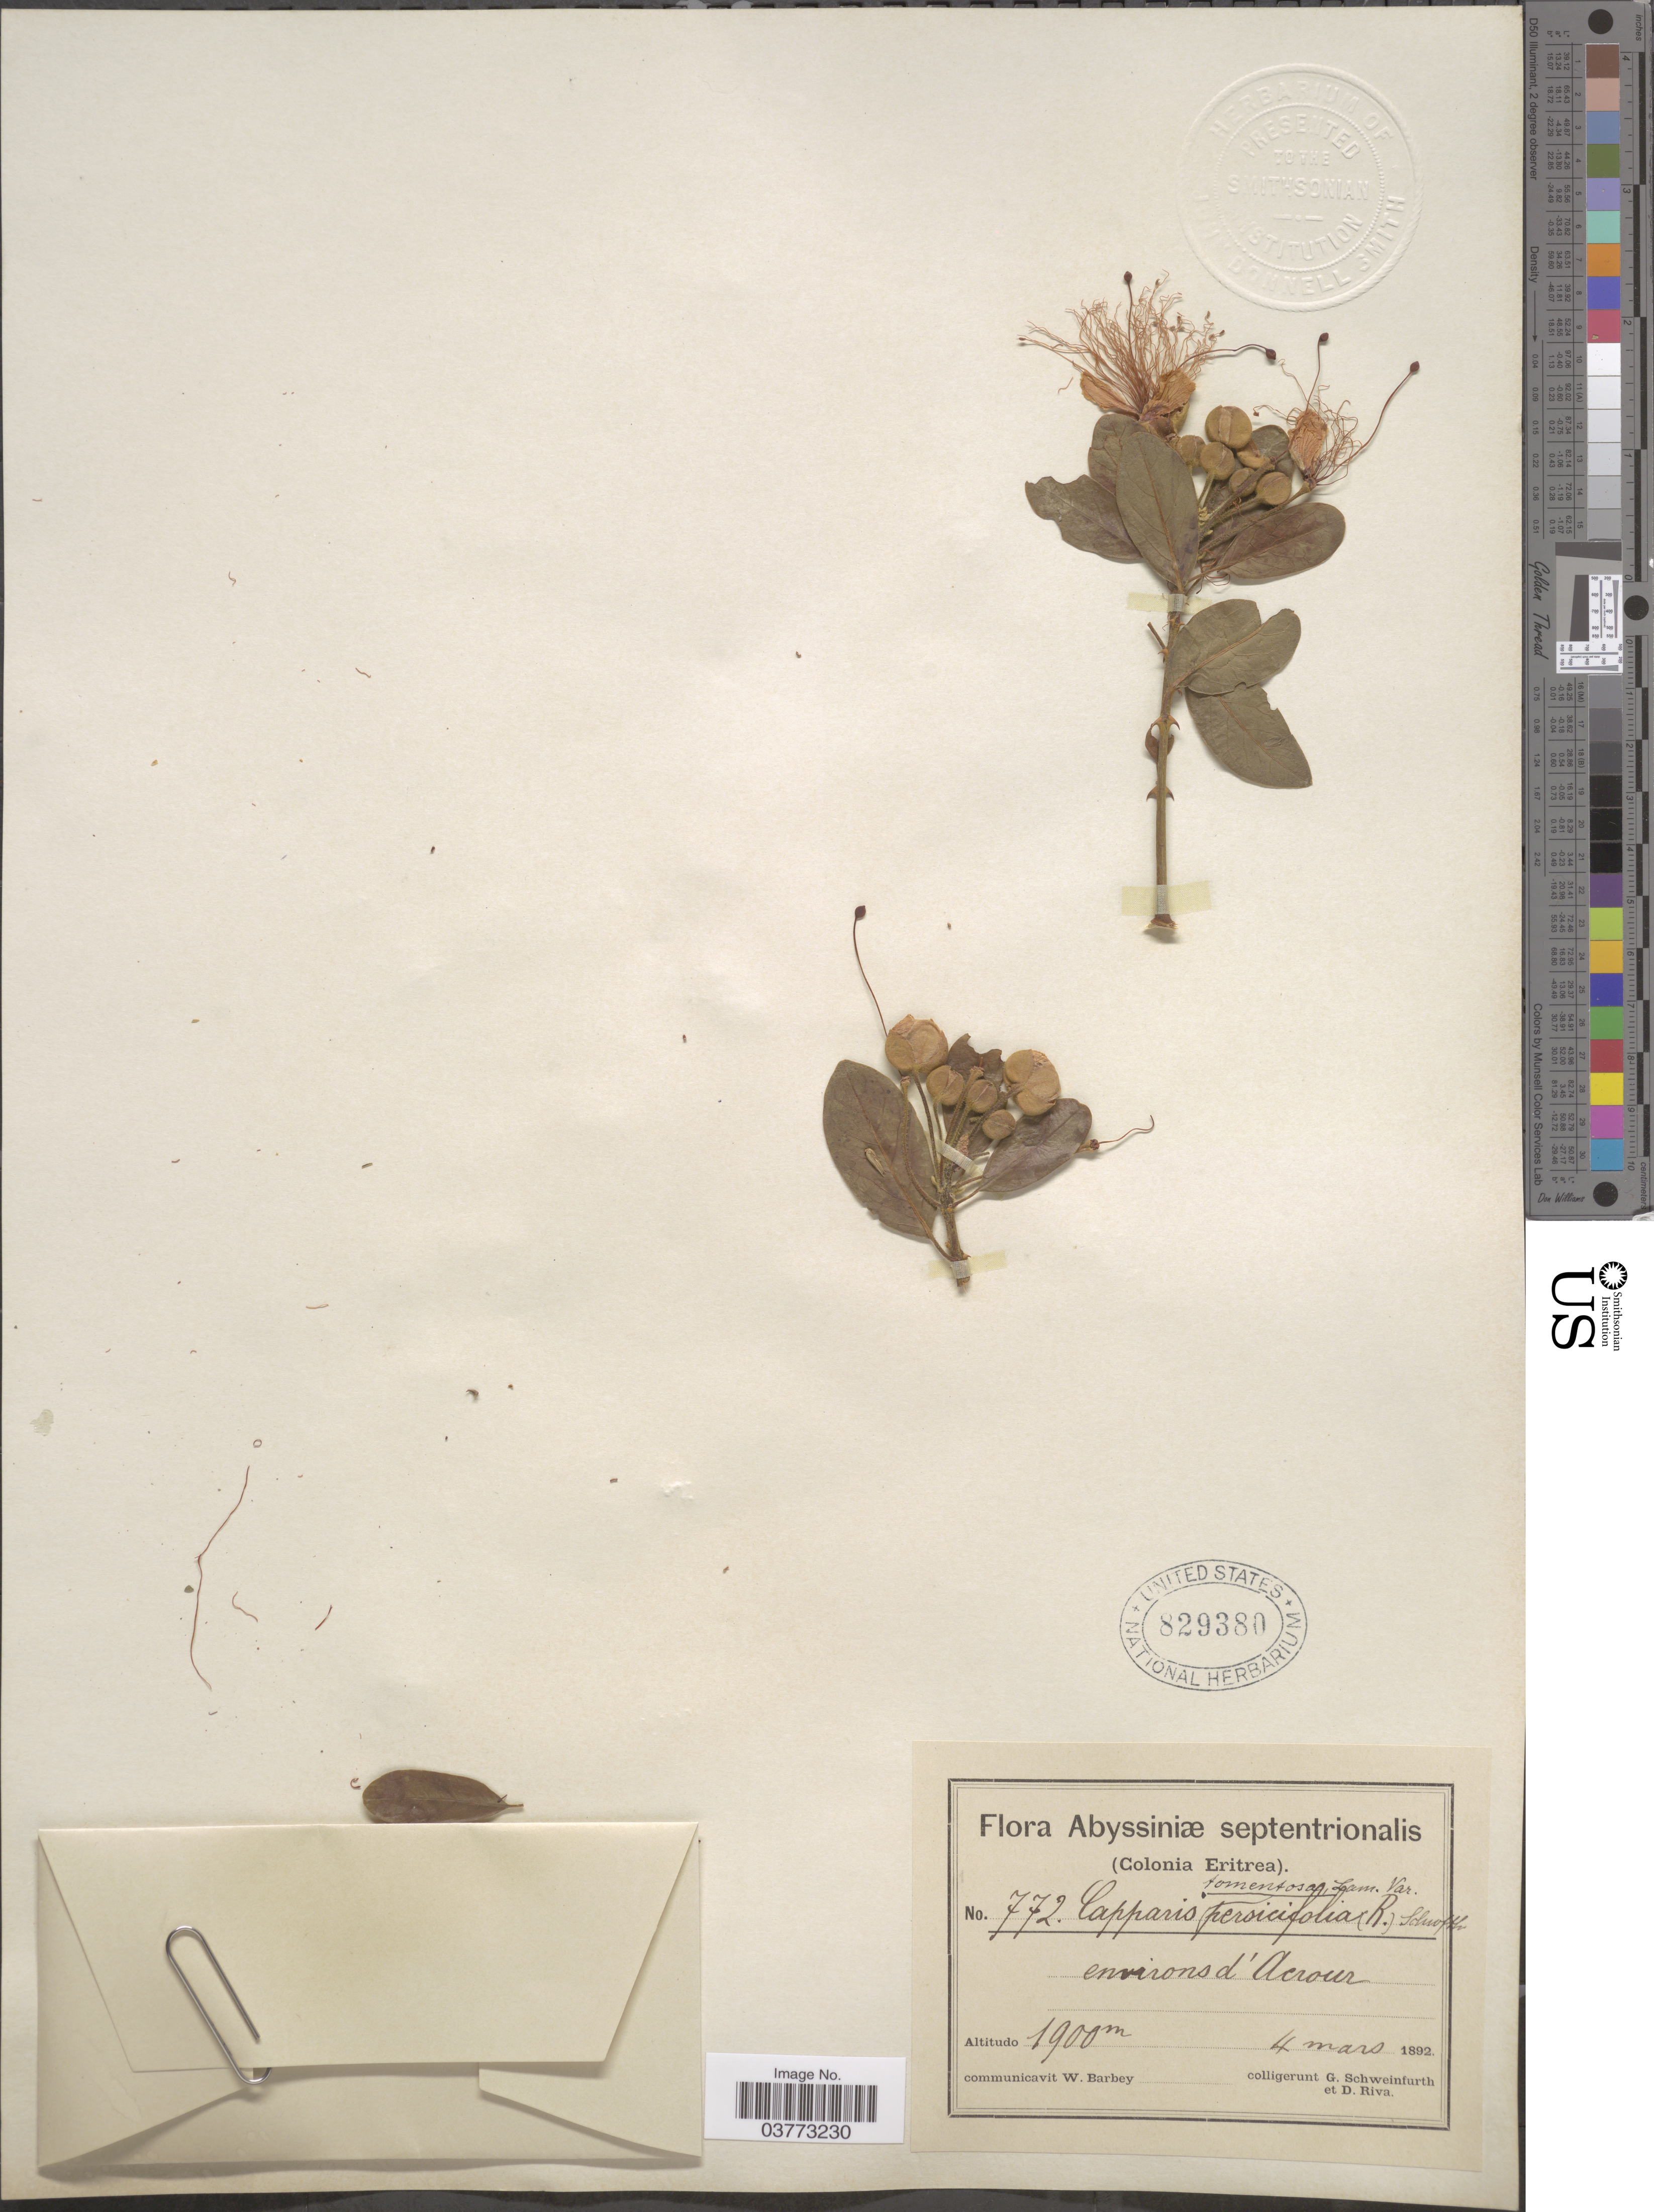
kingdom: Plantae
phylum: Tracheophyta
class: Magnoliopsida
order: Brassicales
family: Capparaceae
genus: Capparis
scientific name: Capparis tomentosa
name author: Lam.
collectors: G. A. Schweinfurth (herbarium) & D. Riva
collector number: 772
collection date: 1892-03-04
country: Eritrea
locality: Abyssiniæ septentrionalis. (Colonia Eritrea). Environs d'Acrour.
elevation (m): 1900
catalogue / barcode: US 829380